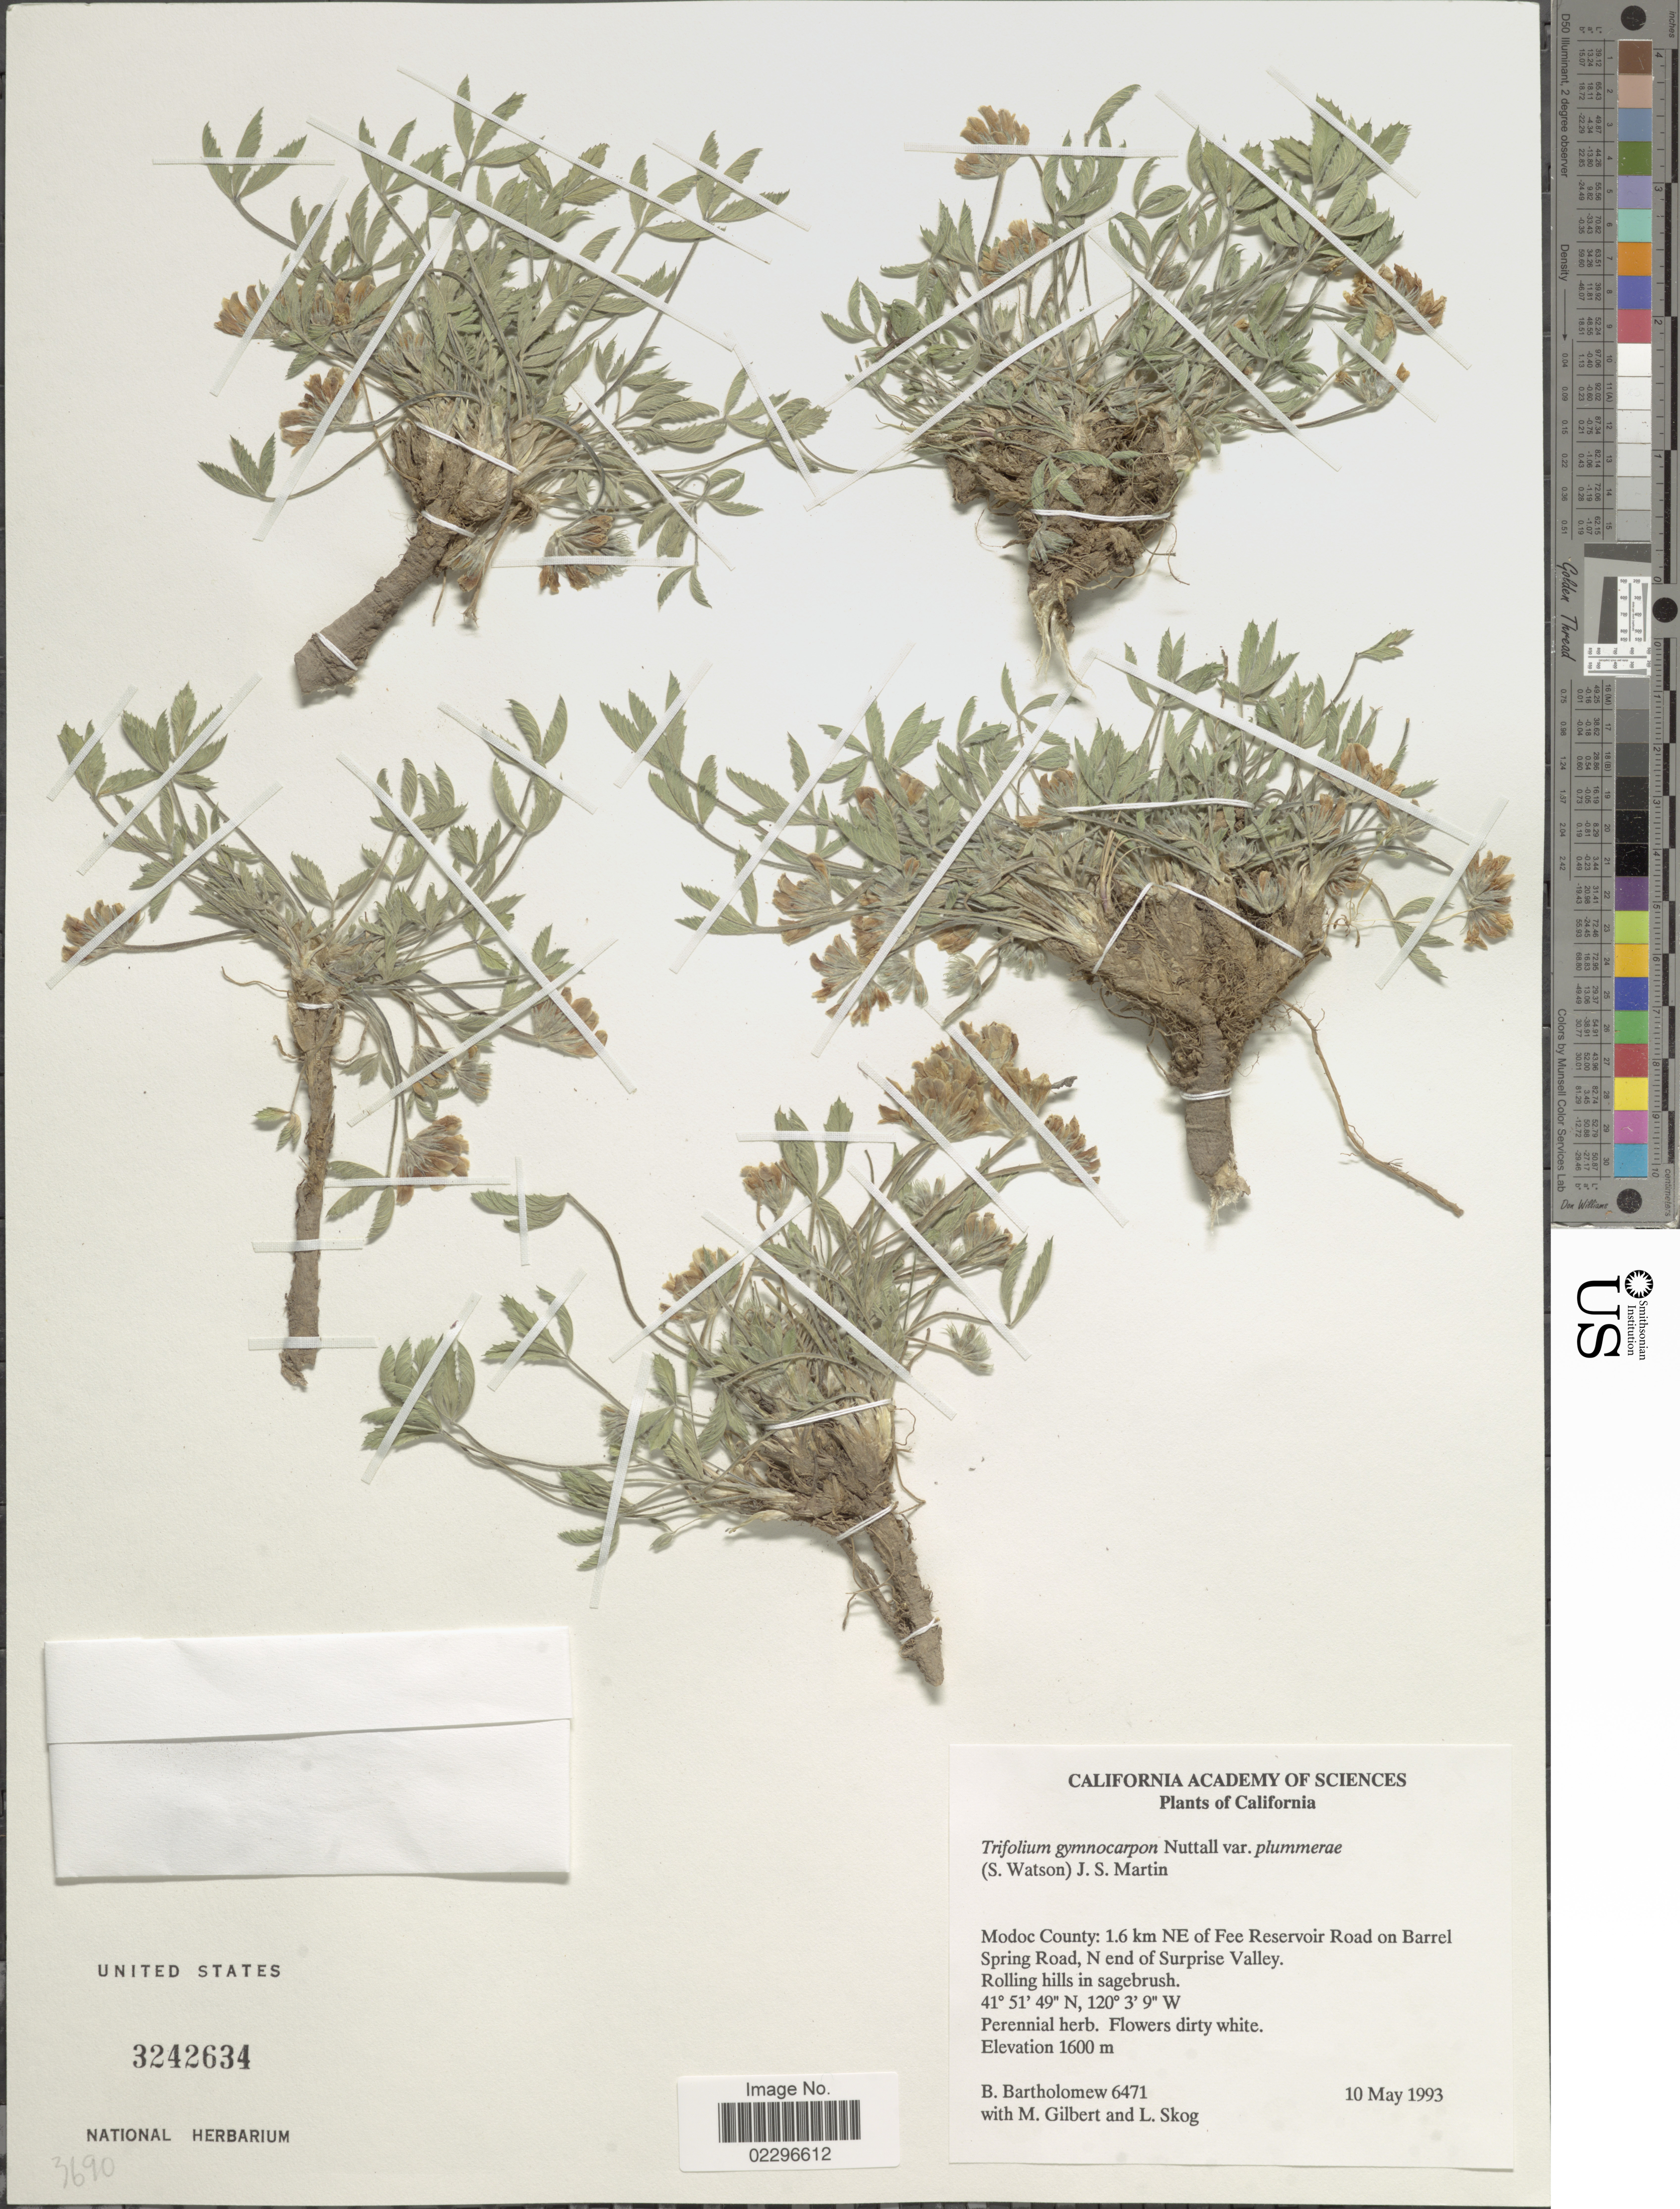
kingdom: Plantae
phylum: Tracheophyta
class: Magnoliopsida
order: Fabales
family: Fabaceae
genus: Trifolium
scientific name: Trifolium gymnocarpon var. plummerae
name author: (S. Watson) J.S. Martin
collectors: B. Bartholomew, M. Gilbert & L. E. Skog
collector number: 6471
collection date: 1993-05-10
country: United States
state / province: California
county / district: Modoc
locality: Modoc County: 1.6 km NE of Fee Reservoir Road on Barrel Spring Road, N end of Surprise Valley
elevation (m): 1600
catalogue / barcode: US 3242634